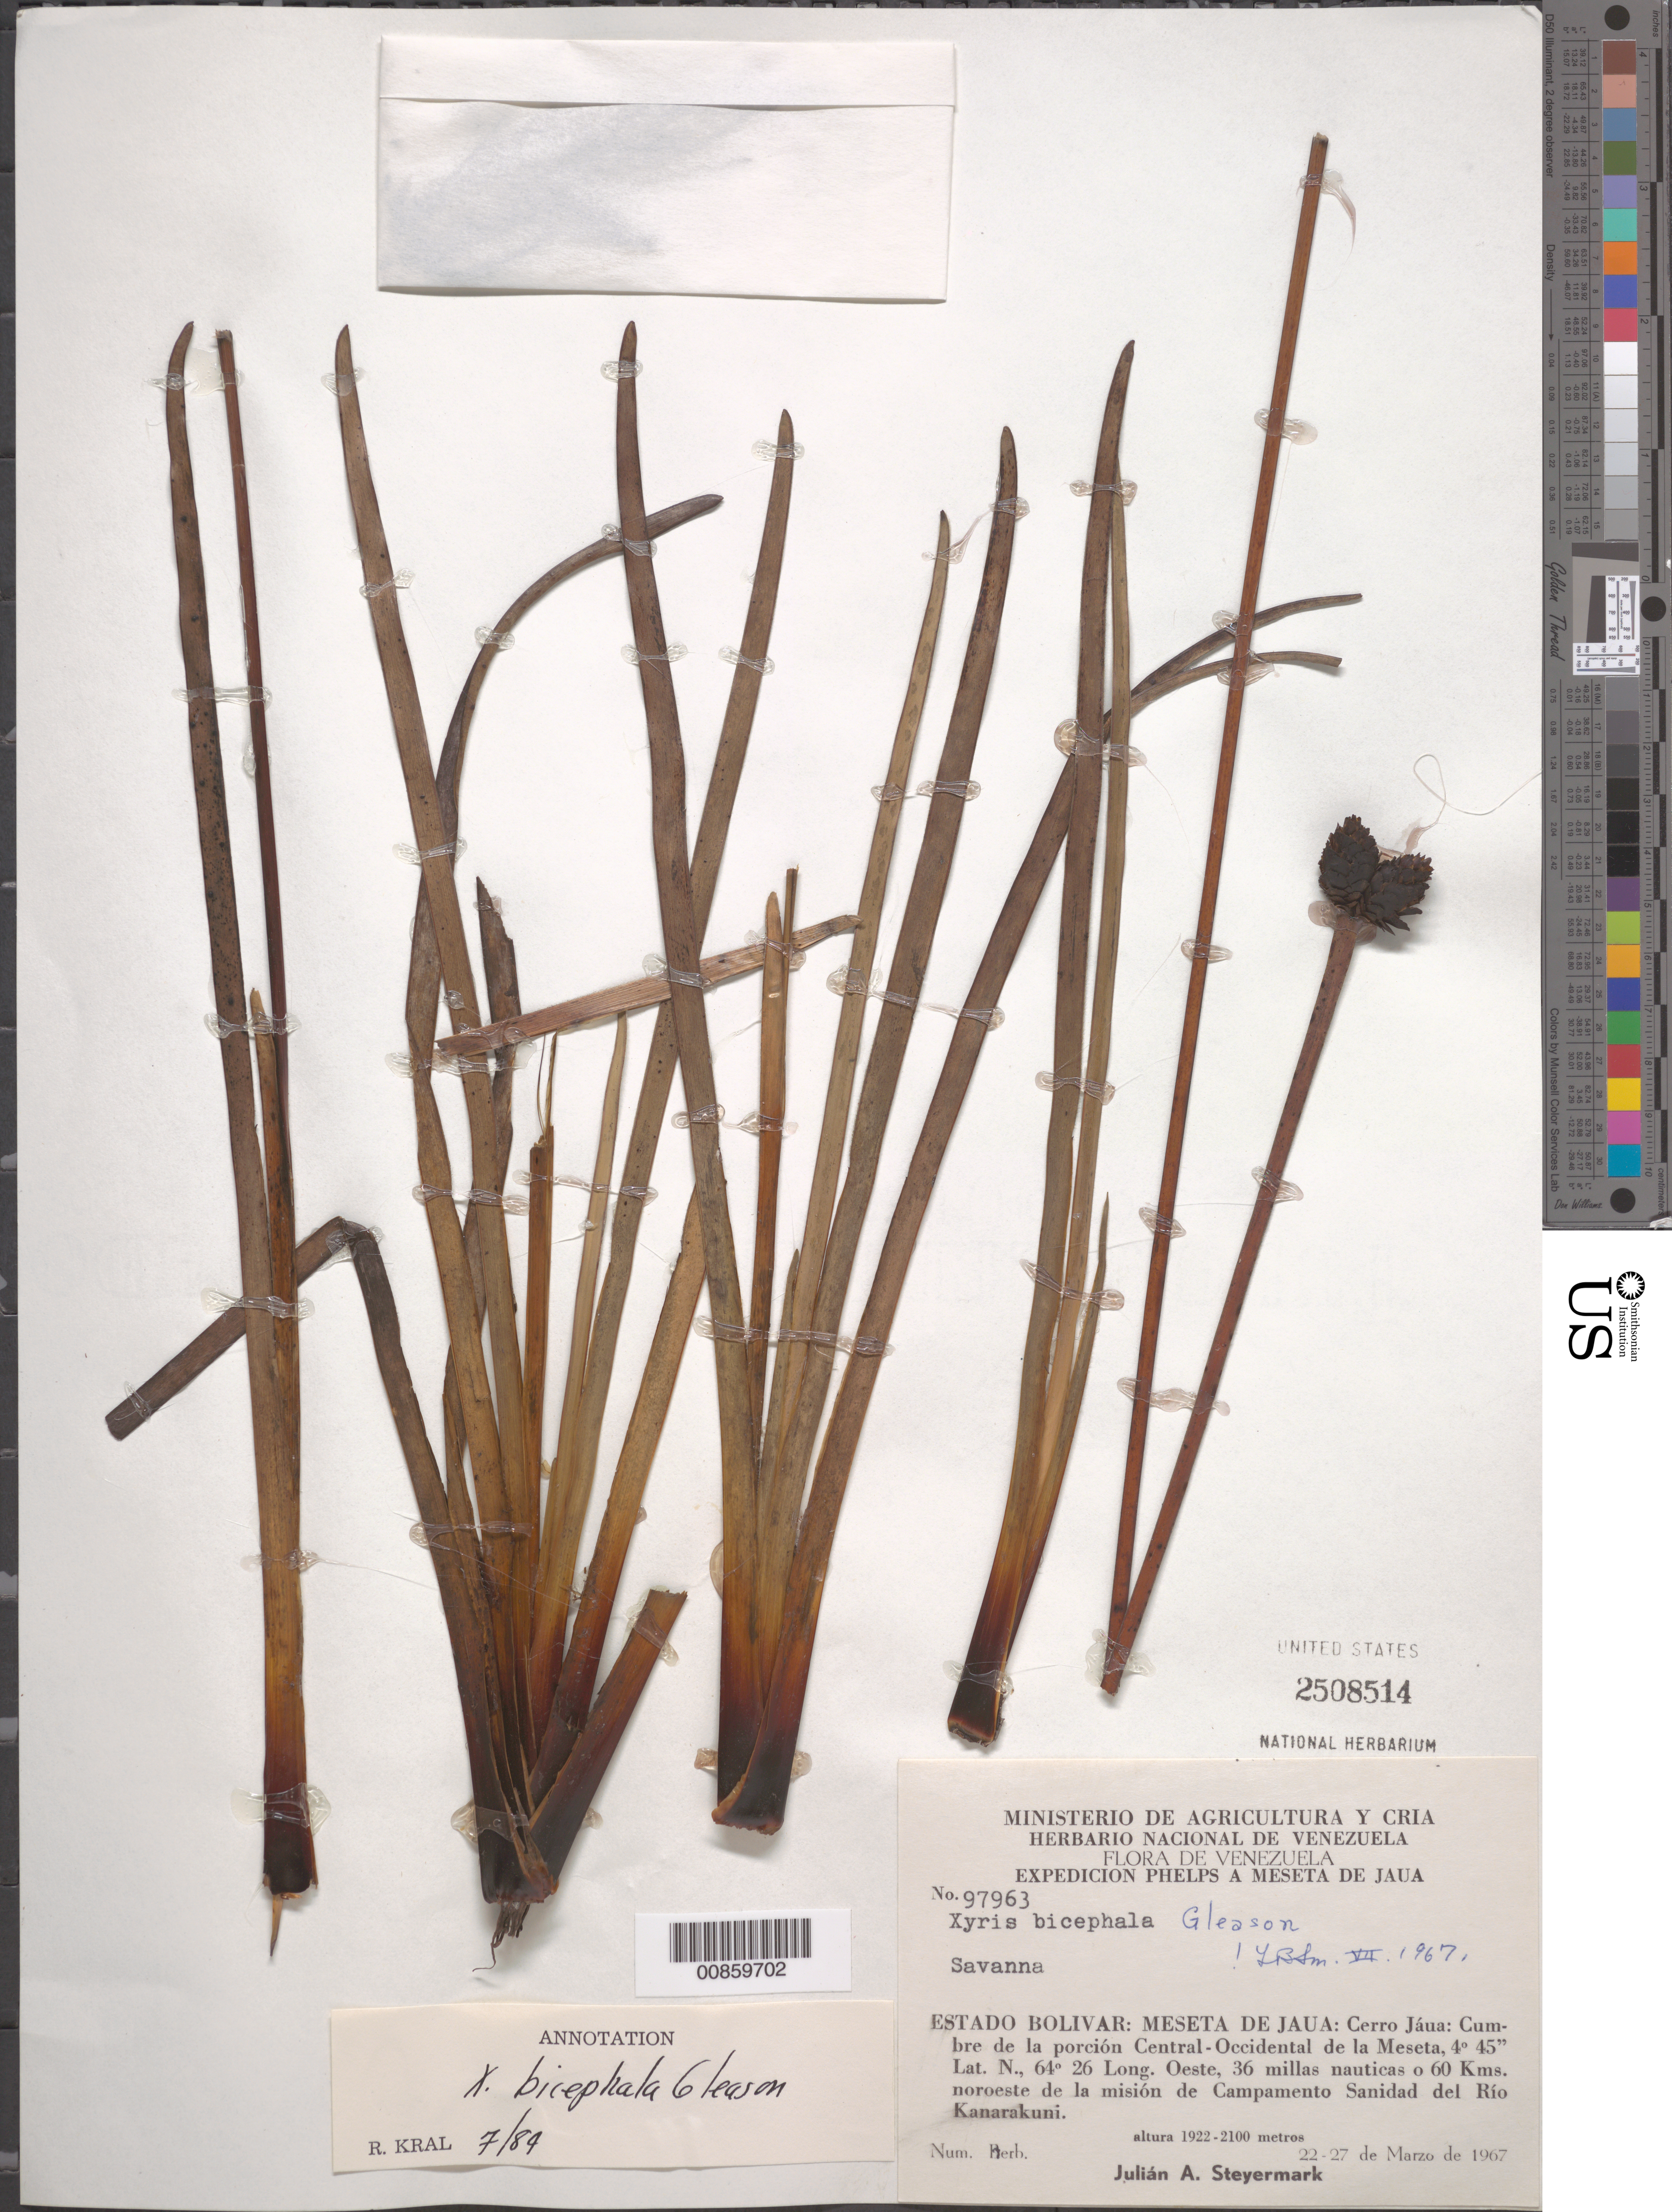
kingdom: Plantae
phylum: Tracheophyta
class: Liliopsida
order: Poales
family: Xyridaceae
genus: Xyris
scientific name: Xyris bicephala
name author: Gleason in Gleason & Killip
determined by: Kral, Robert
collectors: J. Steyermark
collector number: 97963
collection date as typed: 22-Mar-67 to 27-Mar-67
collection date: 1967-03-22/1967-03-27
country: Venezuela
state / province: Bolívar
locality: Meseta del Jaua: Cerro Jáua, cumbre de la porcion Central-Occidental de la Meseta, 36 millas nauticas o 60 km NO de la mision de Campamento Sanidad del Río Kanarakuni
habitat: Savanna.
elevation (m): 1922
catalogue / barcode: US 2508514